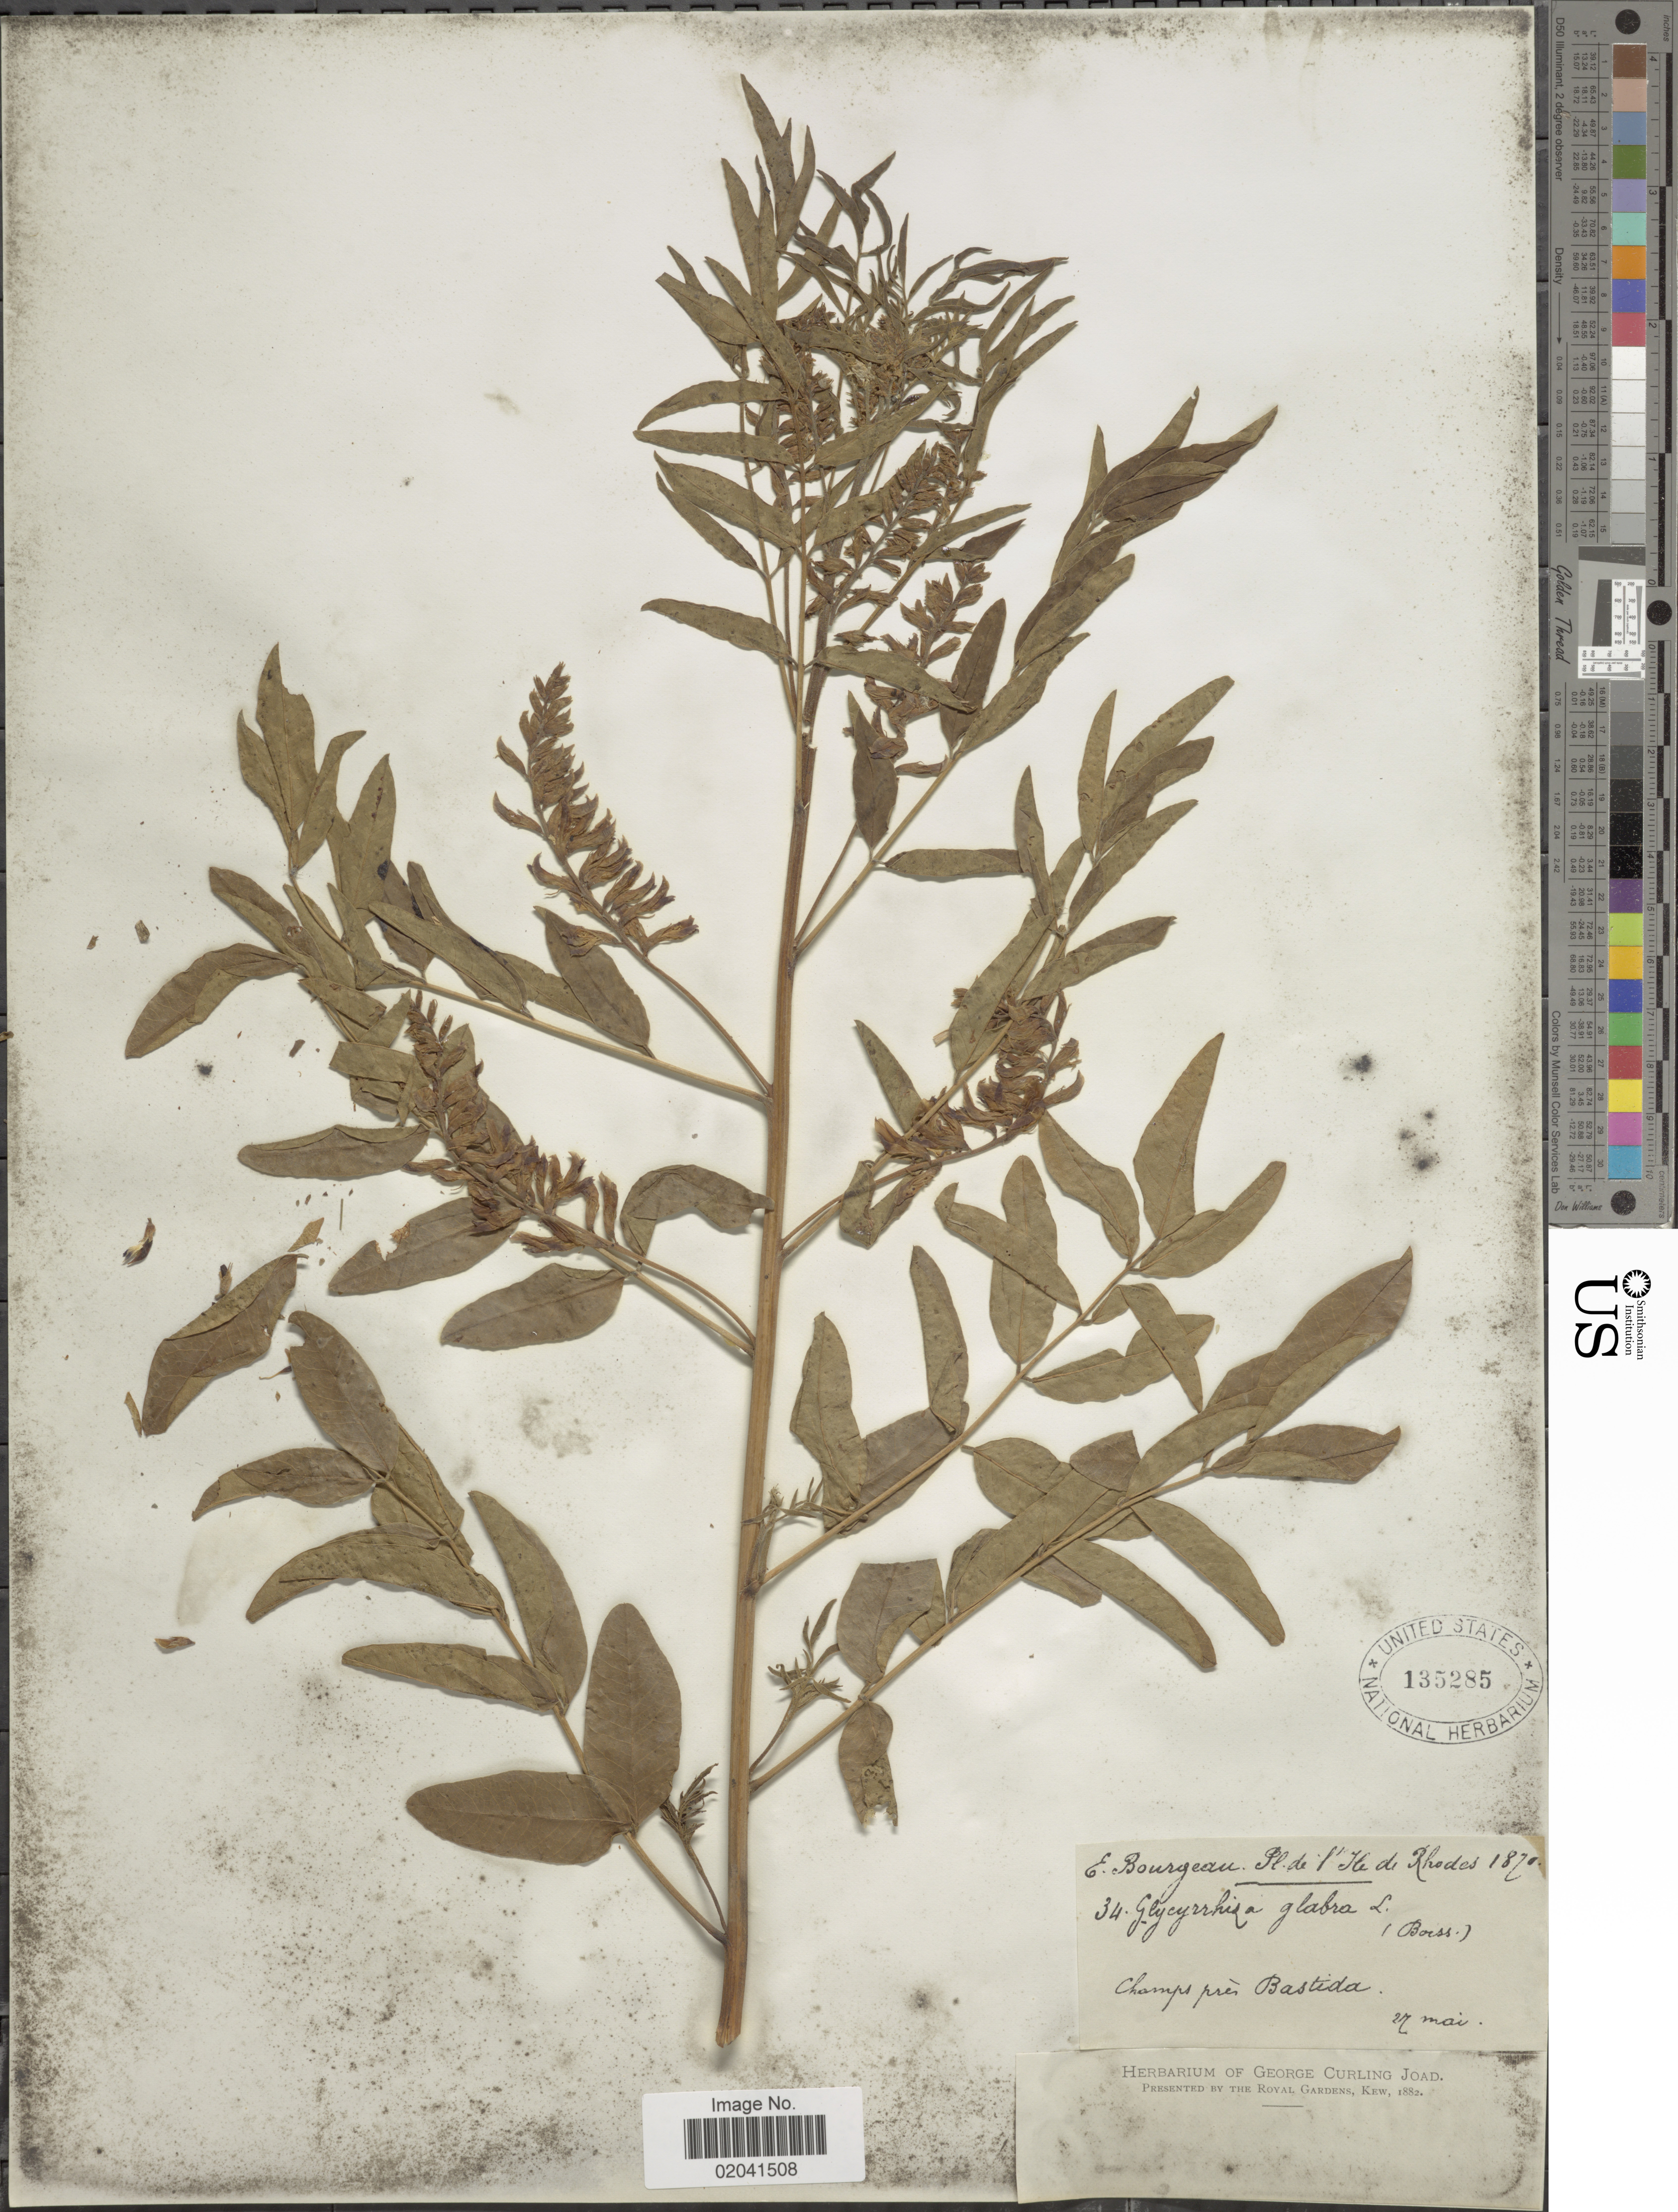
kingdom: Plantae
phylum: Tracheophyta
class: Magnoliopsida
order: Fabales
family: Fabaceae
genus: Glycyrrhiza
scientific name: Glycyrrhiza glabra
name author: L.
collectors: E. Bourgeau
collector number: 34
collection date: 1870-05-27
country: Greece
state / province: South Aegean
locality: Pl. de l'Ile de Rhodes, Champs pres Bastida.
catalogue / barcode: US 135285